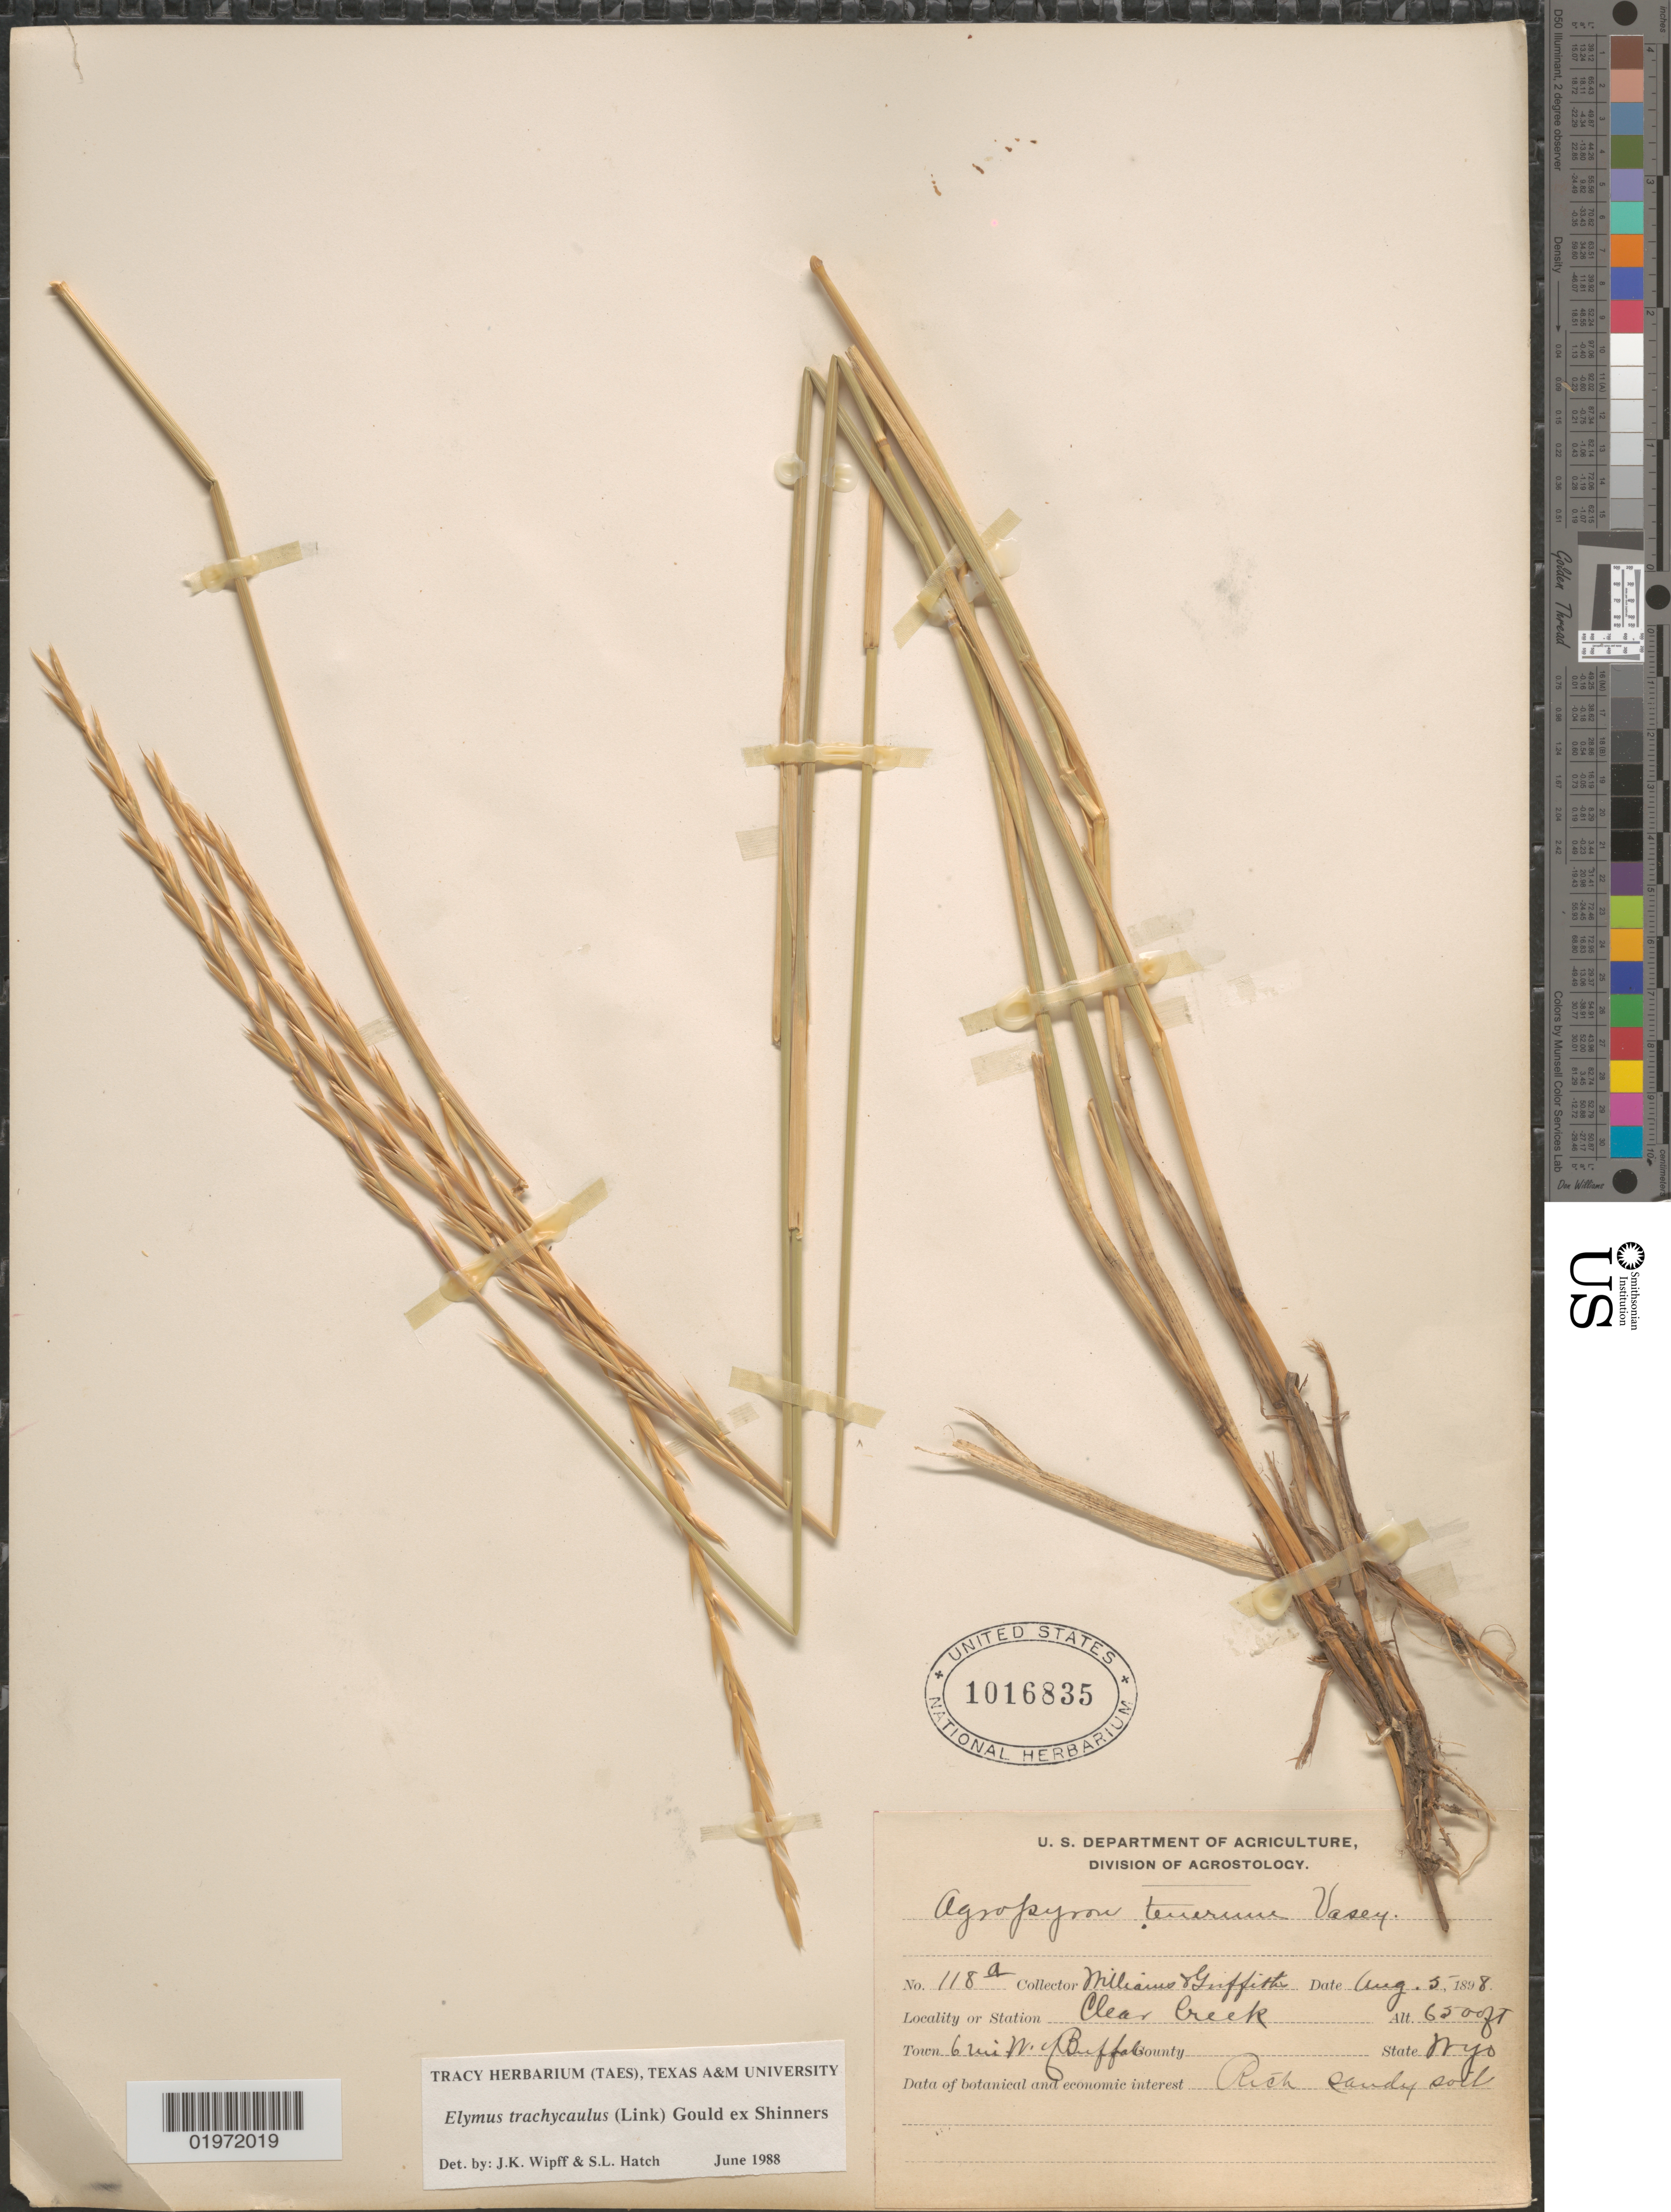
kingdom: Plantae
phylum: Tracheophyta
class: Liliopsida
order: Poales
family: Poaceae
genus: Elymus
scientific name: Elymus trachycaulus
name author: (Link) Gould ex Shinners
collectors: -- Williams & -- Griffiths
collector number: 118a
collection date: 1898-08-05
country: United States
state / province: Wyoming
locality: Clear Creek. Town 6 mi. W. of Buffalo.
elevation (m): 1981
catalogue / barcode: US 1016835